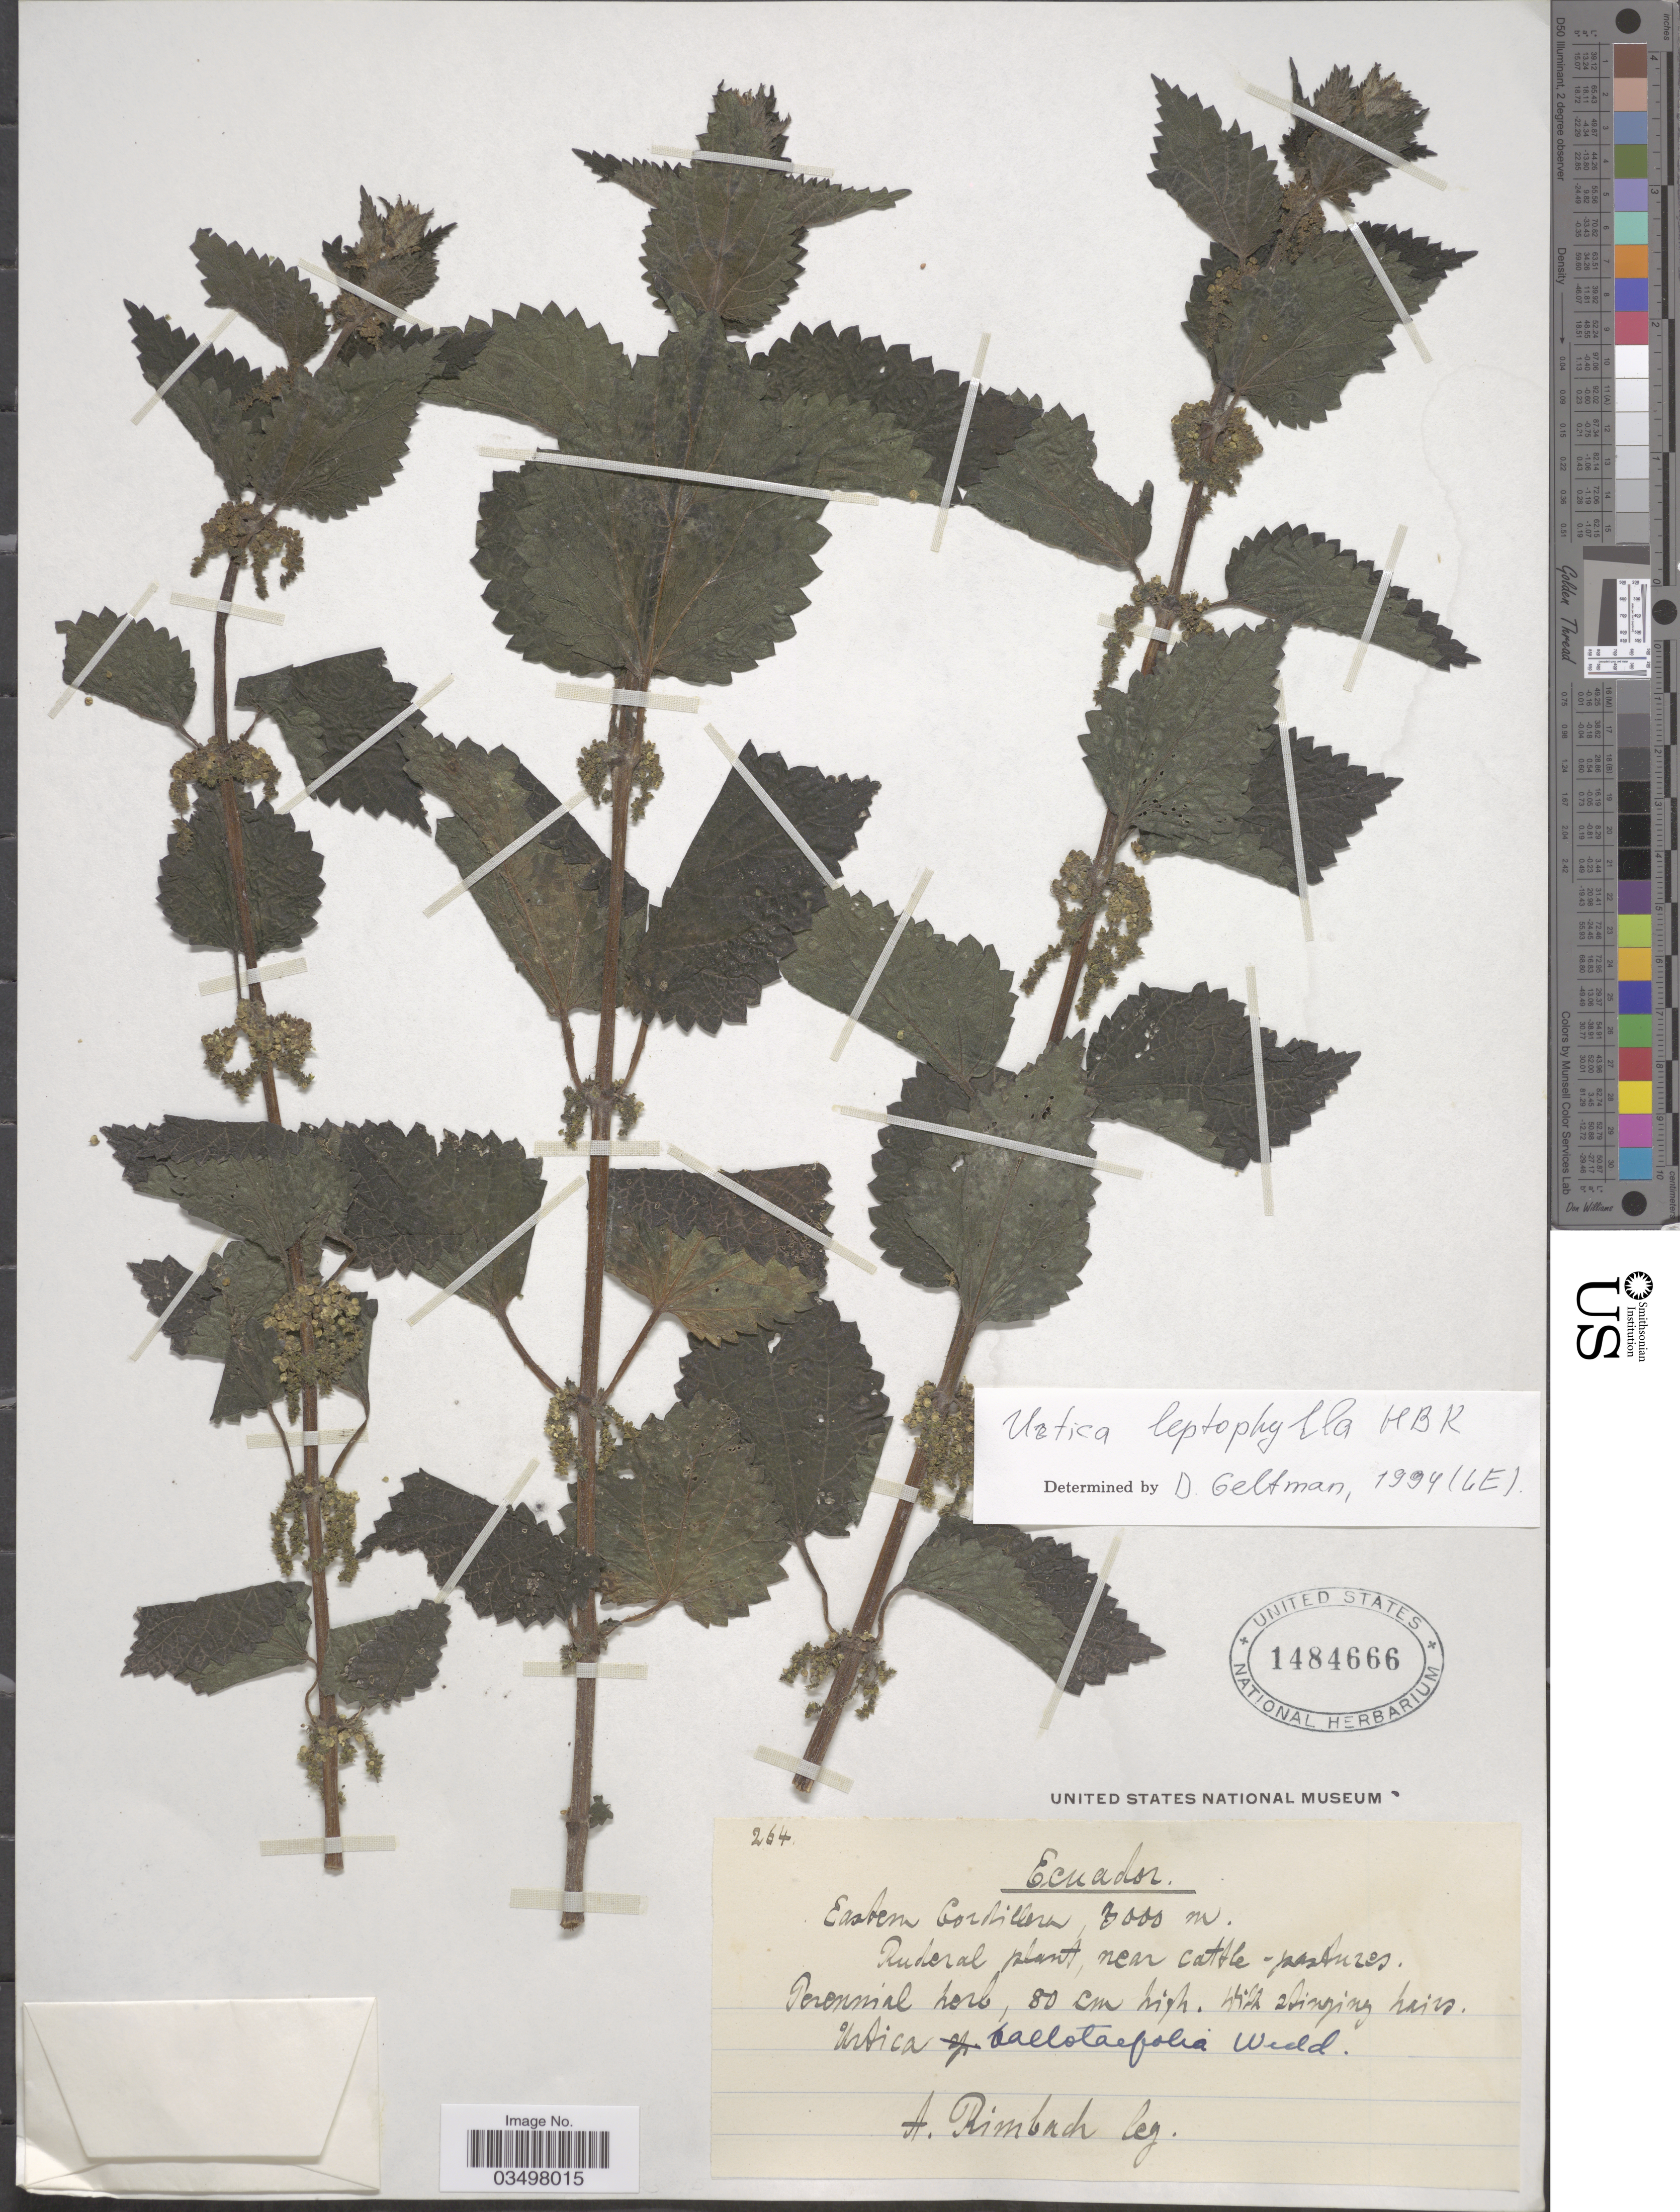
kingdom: Plantae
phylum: Tracheophyta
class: Magnoliopsida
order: Rosales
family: Urticaceae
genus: Urtica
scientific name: Urtica leptophylla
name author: Kunth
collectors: A. Rimbach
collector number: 264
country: Ecuador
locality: Eastern Cordillera.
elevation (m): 3000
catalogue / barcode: US 1484666